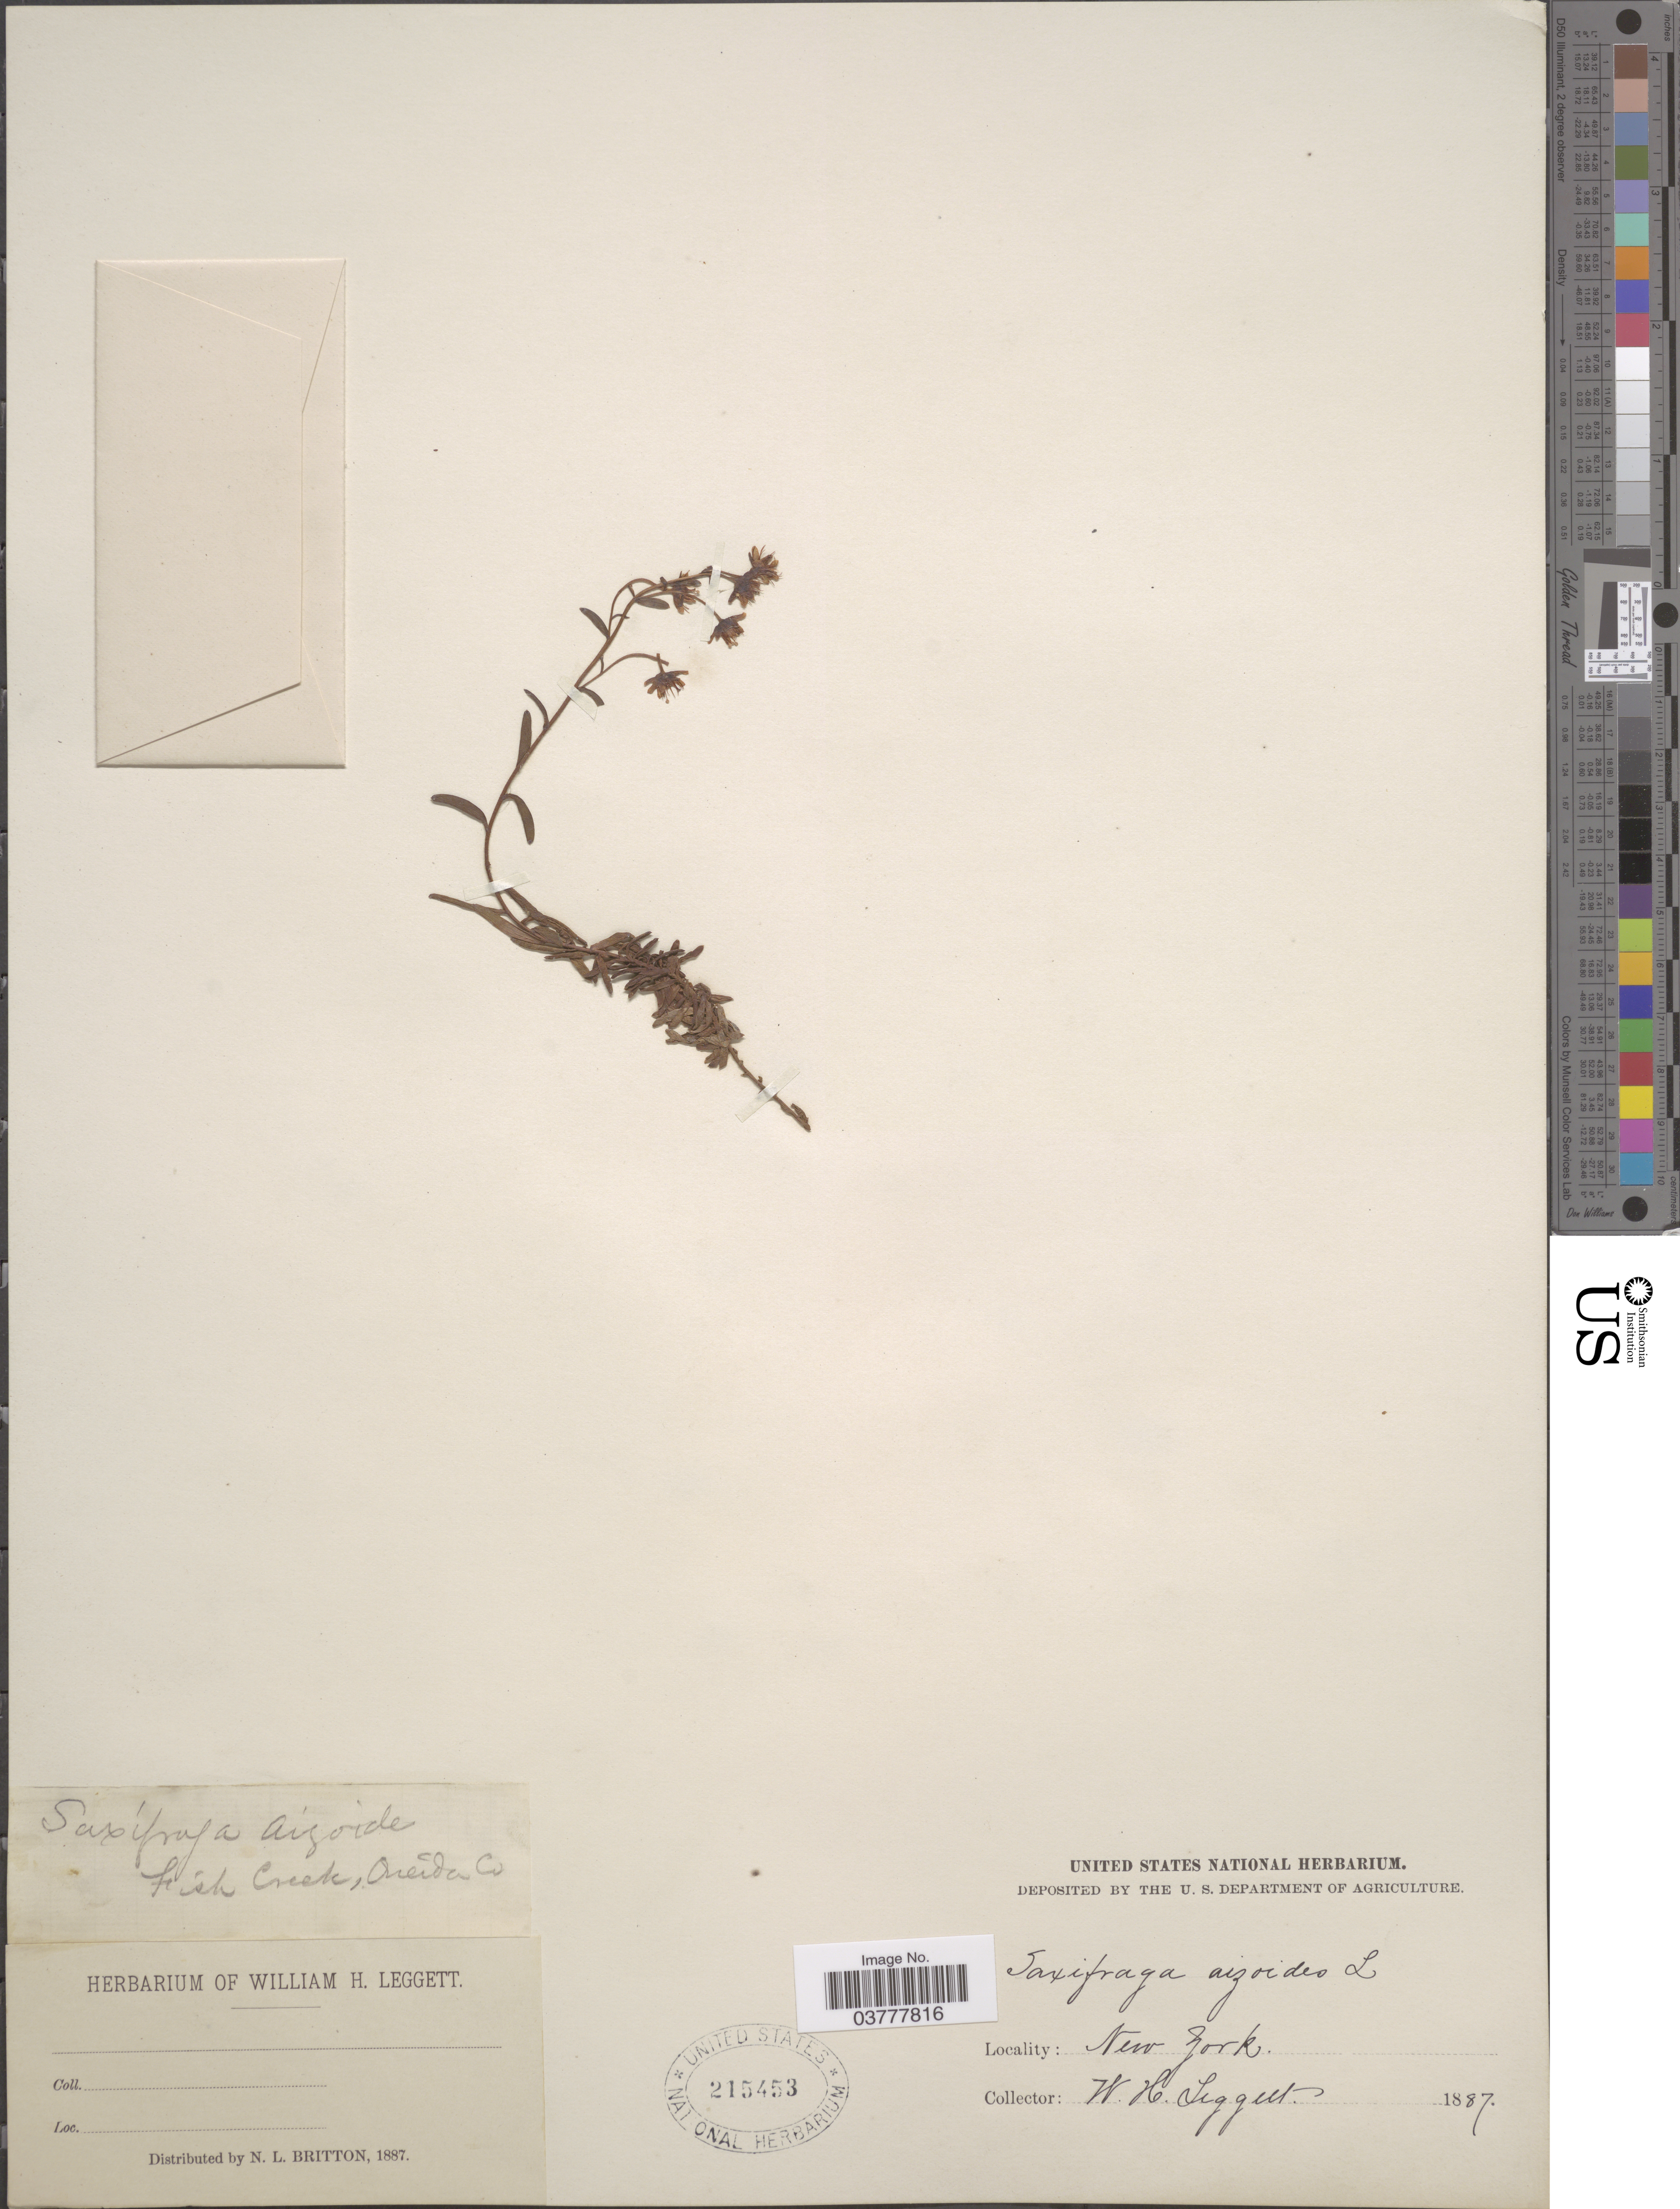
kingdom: Plantae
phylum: Tracheophyta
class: Magnoliopsida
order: Saxifragales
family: Saxifragaceae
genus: Saxifraga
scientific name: Saxifraga aizoides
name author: L.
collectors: W. Leggett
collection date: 1887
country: United States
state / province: New York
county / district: Oneida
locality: Fish Creek, Oneida Co.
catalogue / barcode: US 215453